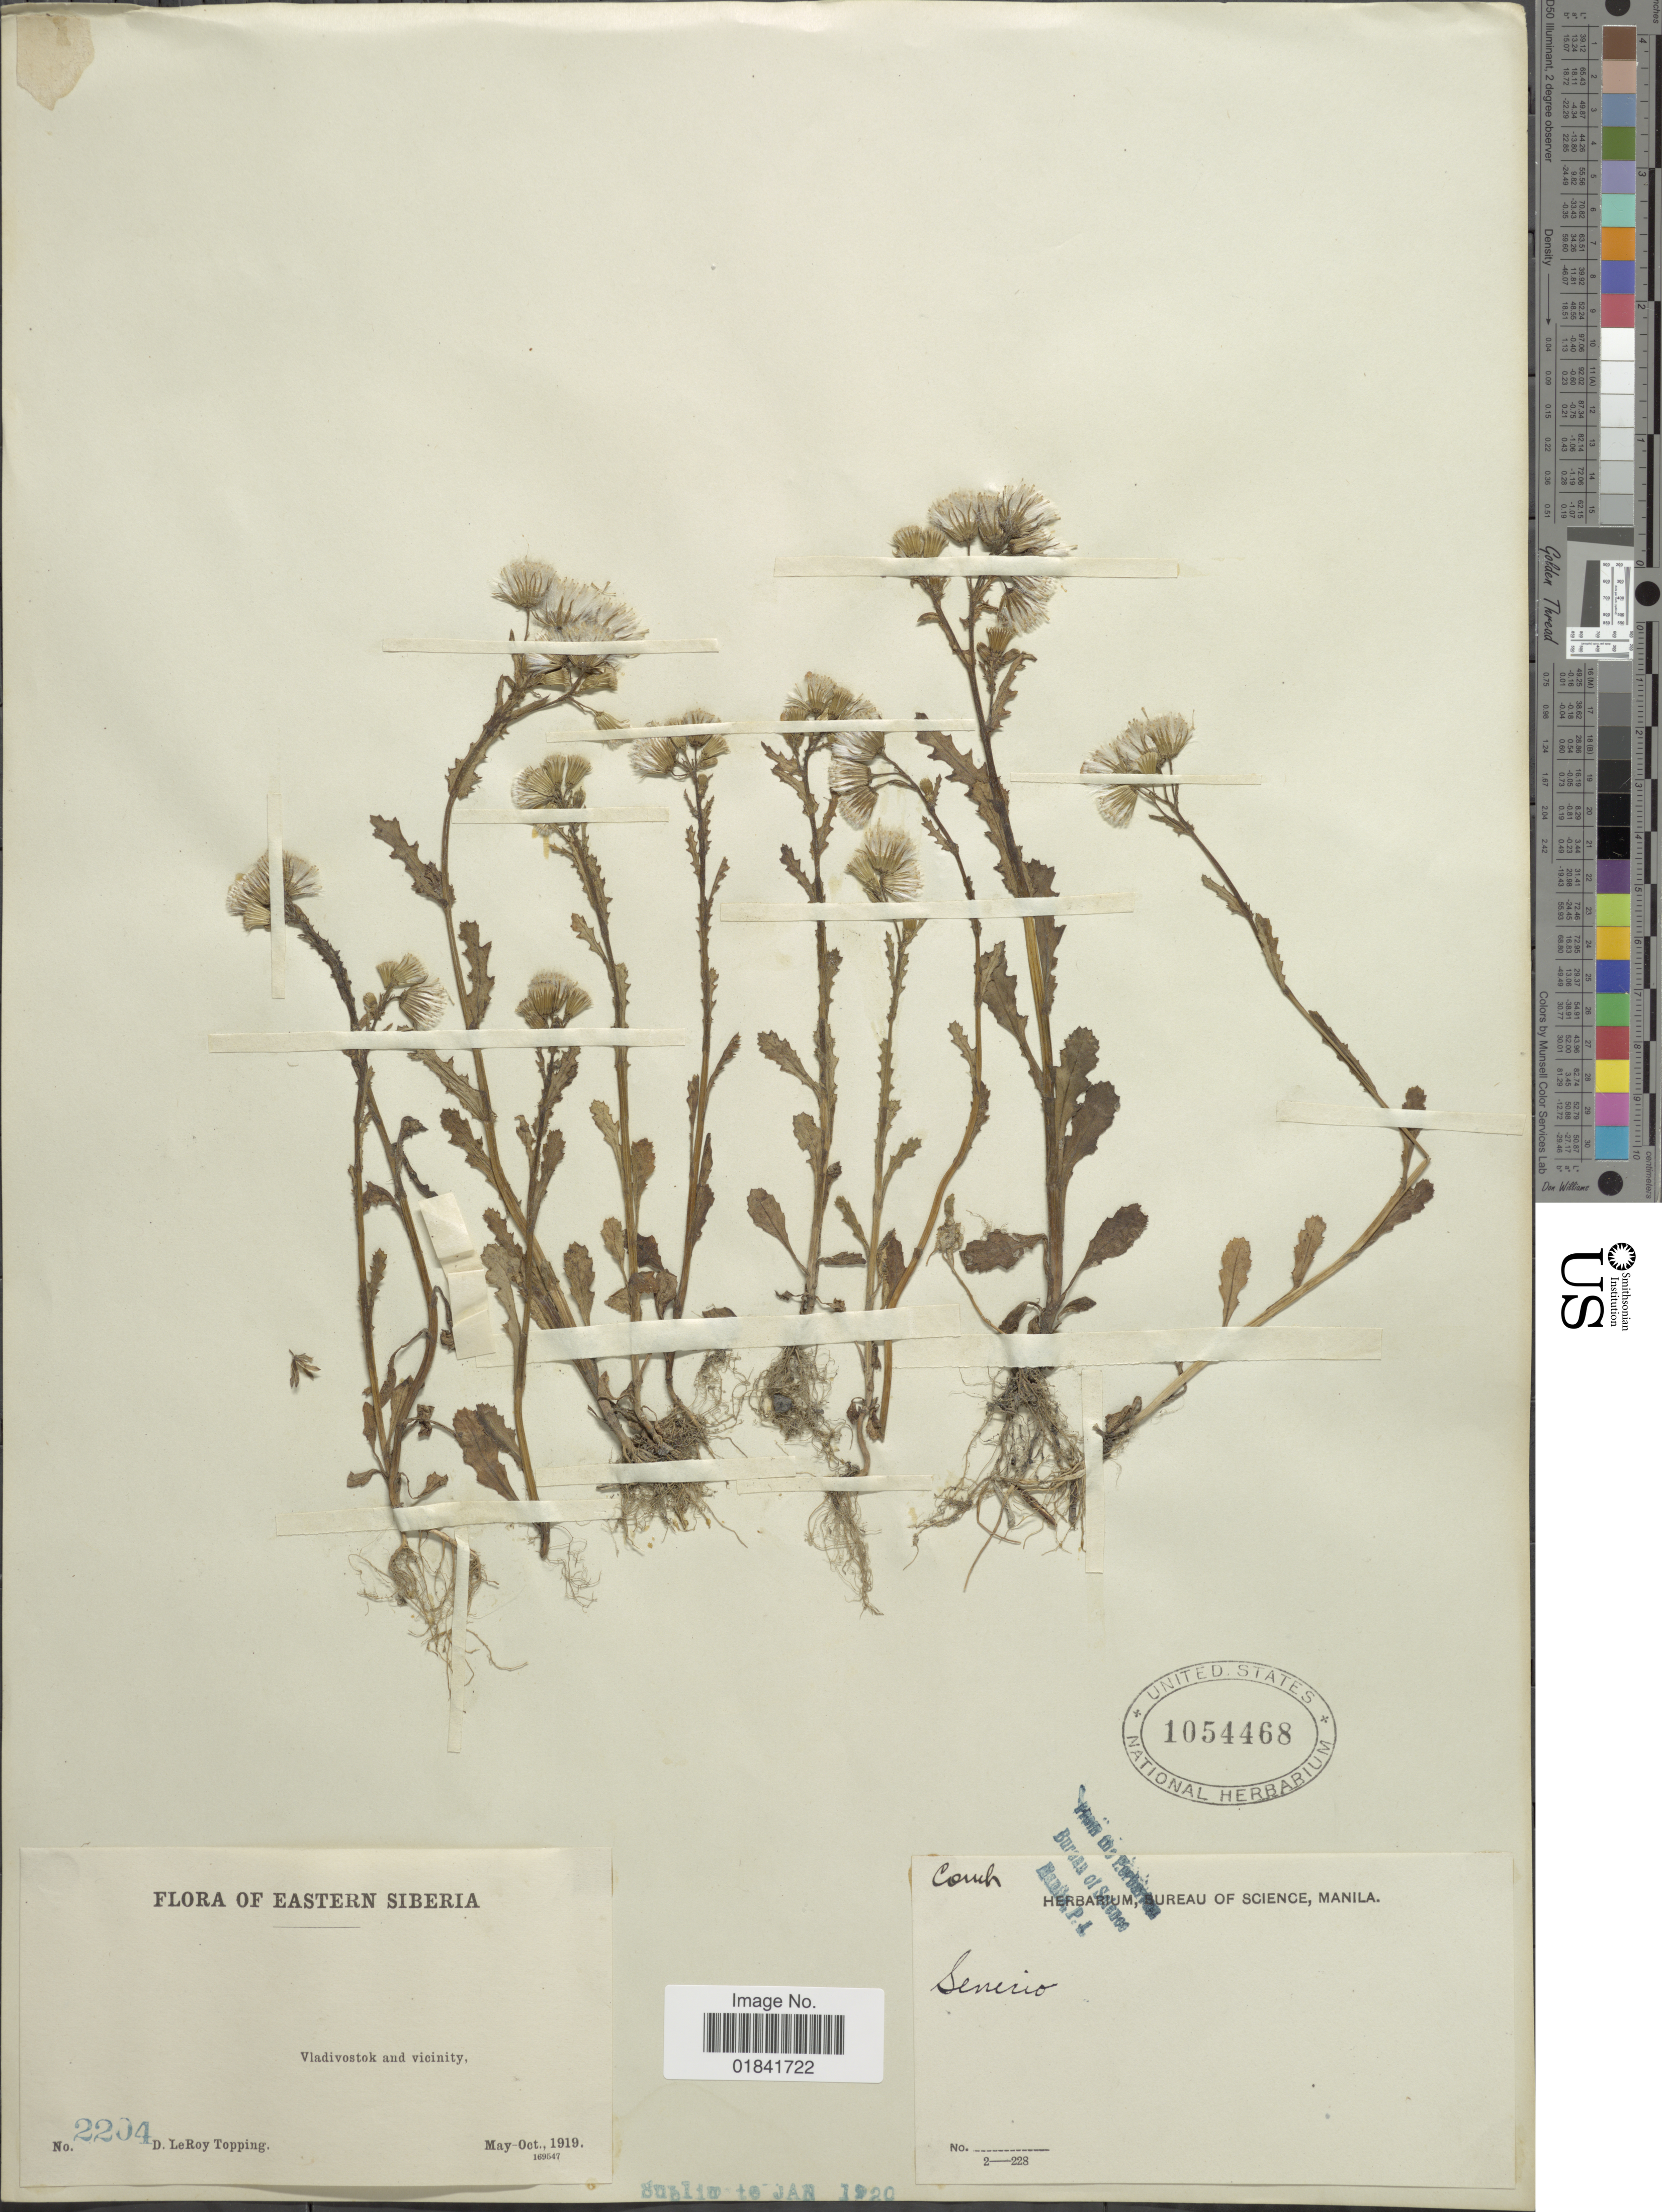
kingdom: Plantae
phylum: Tracheophyta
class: Magnoliopsida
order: Asterales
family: Asteraceae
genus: Senecio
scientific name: Senecio sp.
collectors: D. L. Topping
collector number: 2204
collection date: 1919-05/1919-10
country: Russian Federation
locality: Eastern Siberia, Vladivostok and vicinity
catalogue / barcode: US 1054468